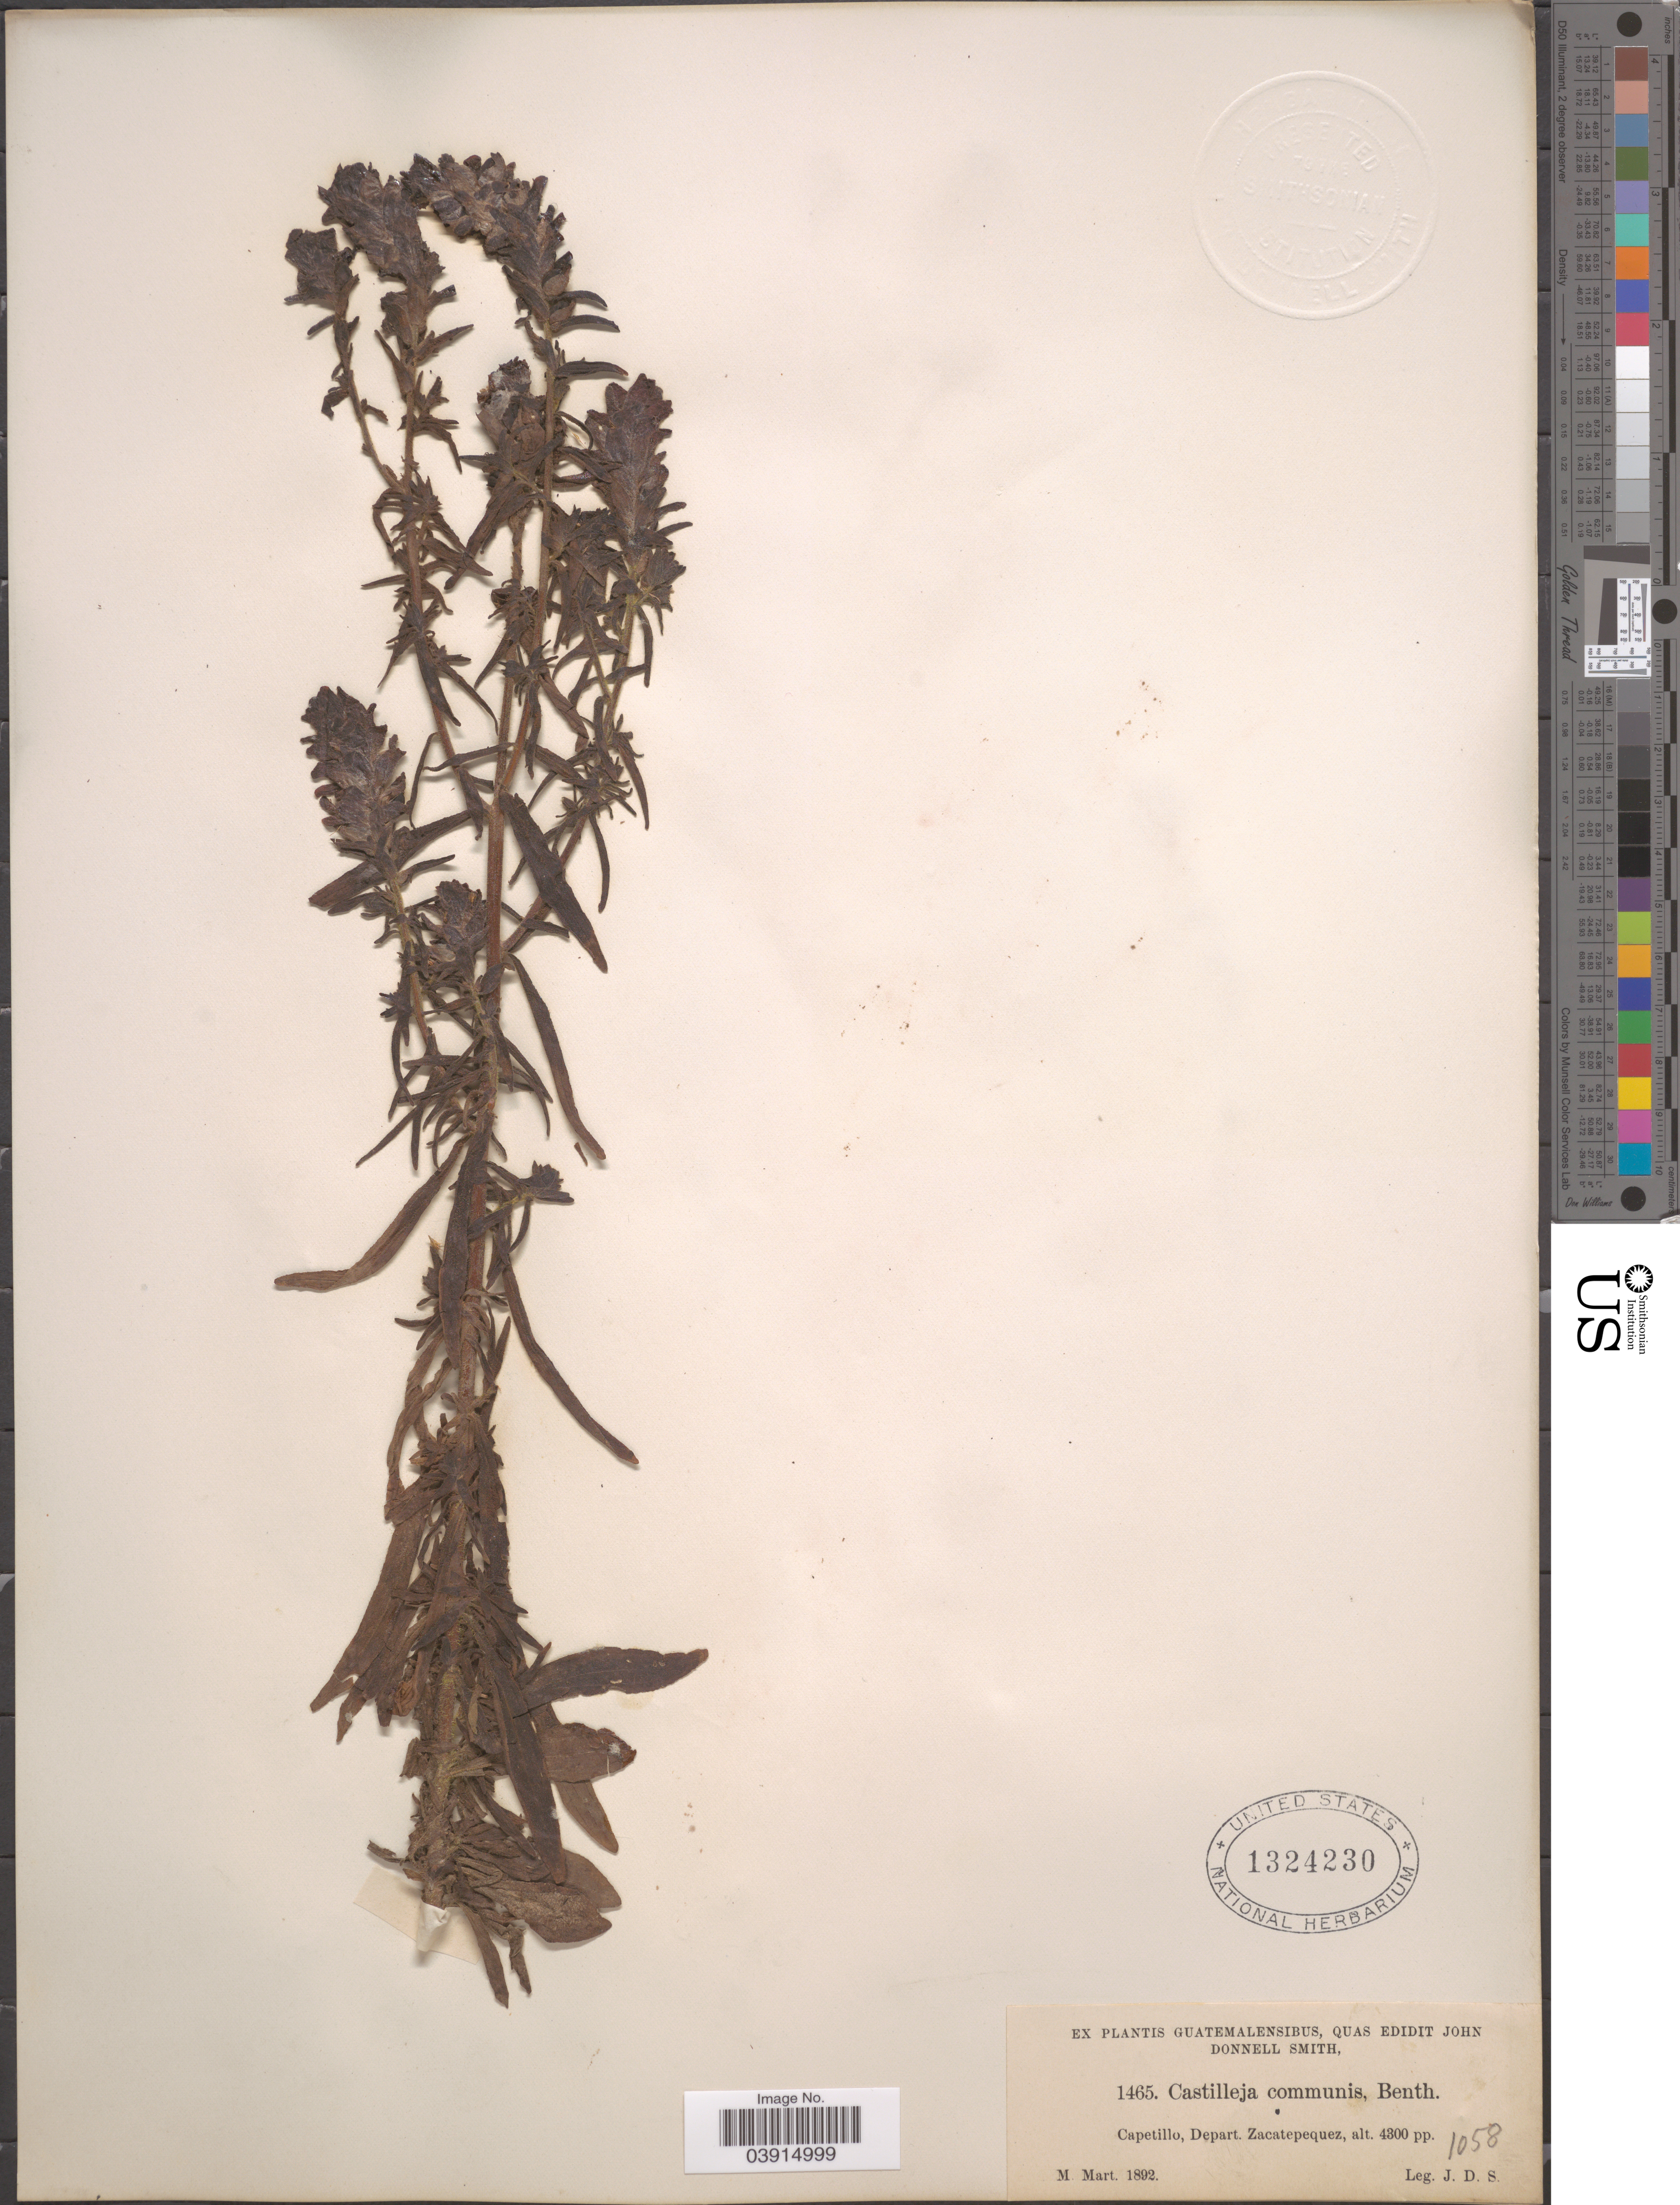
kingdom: Plantae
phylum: Tracheophyta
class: Magnoliopsida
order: Lamiales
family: Orobanchaceae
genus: Castilleja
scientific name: Castilleja arvensis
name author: Schltdl. & Cham.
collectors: J. Donnell Smith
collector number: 1465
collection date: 1892-03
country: Guatemala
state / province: Sacatepequez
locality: Capetillo, Depart. Zacatepequez.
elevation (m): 1311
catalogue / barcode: US 1324230